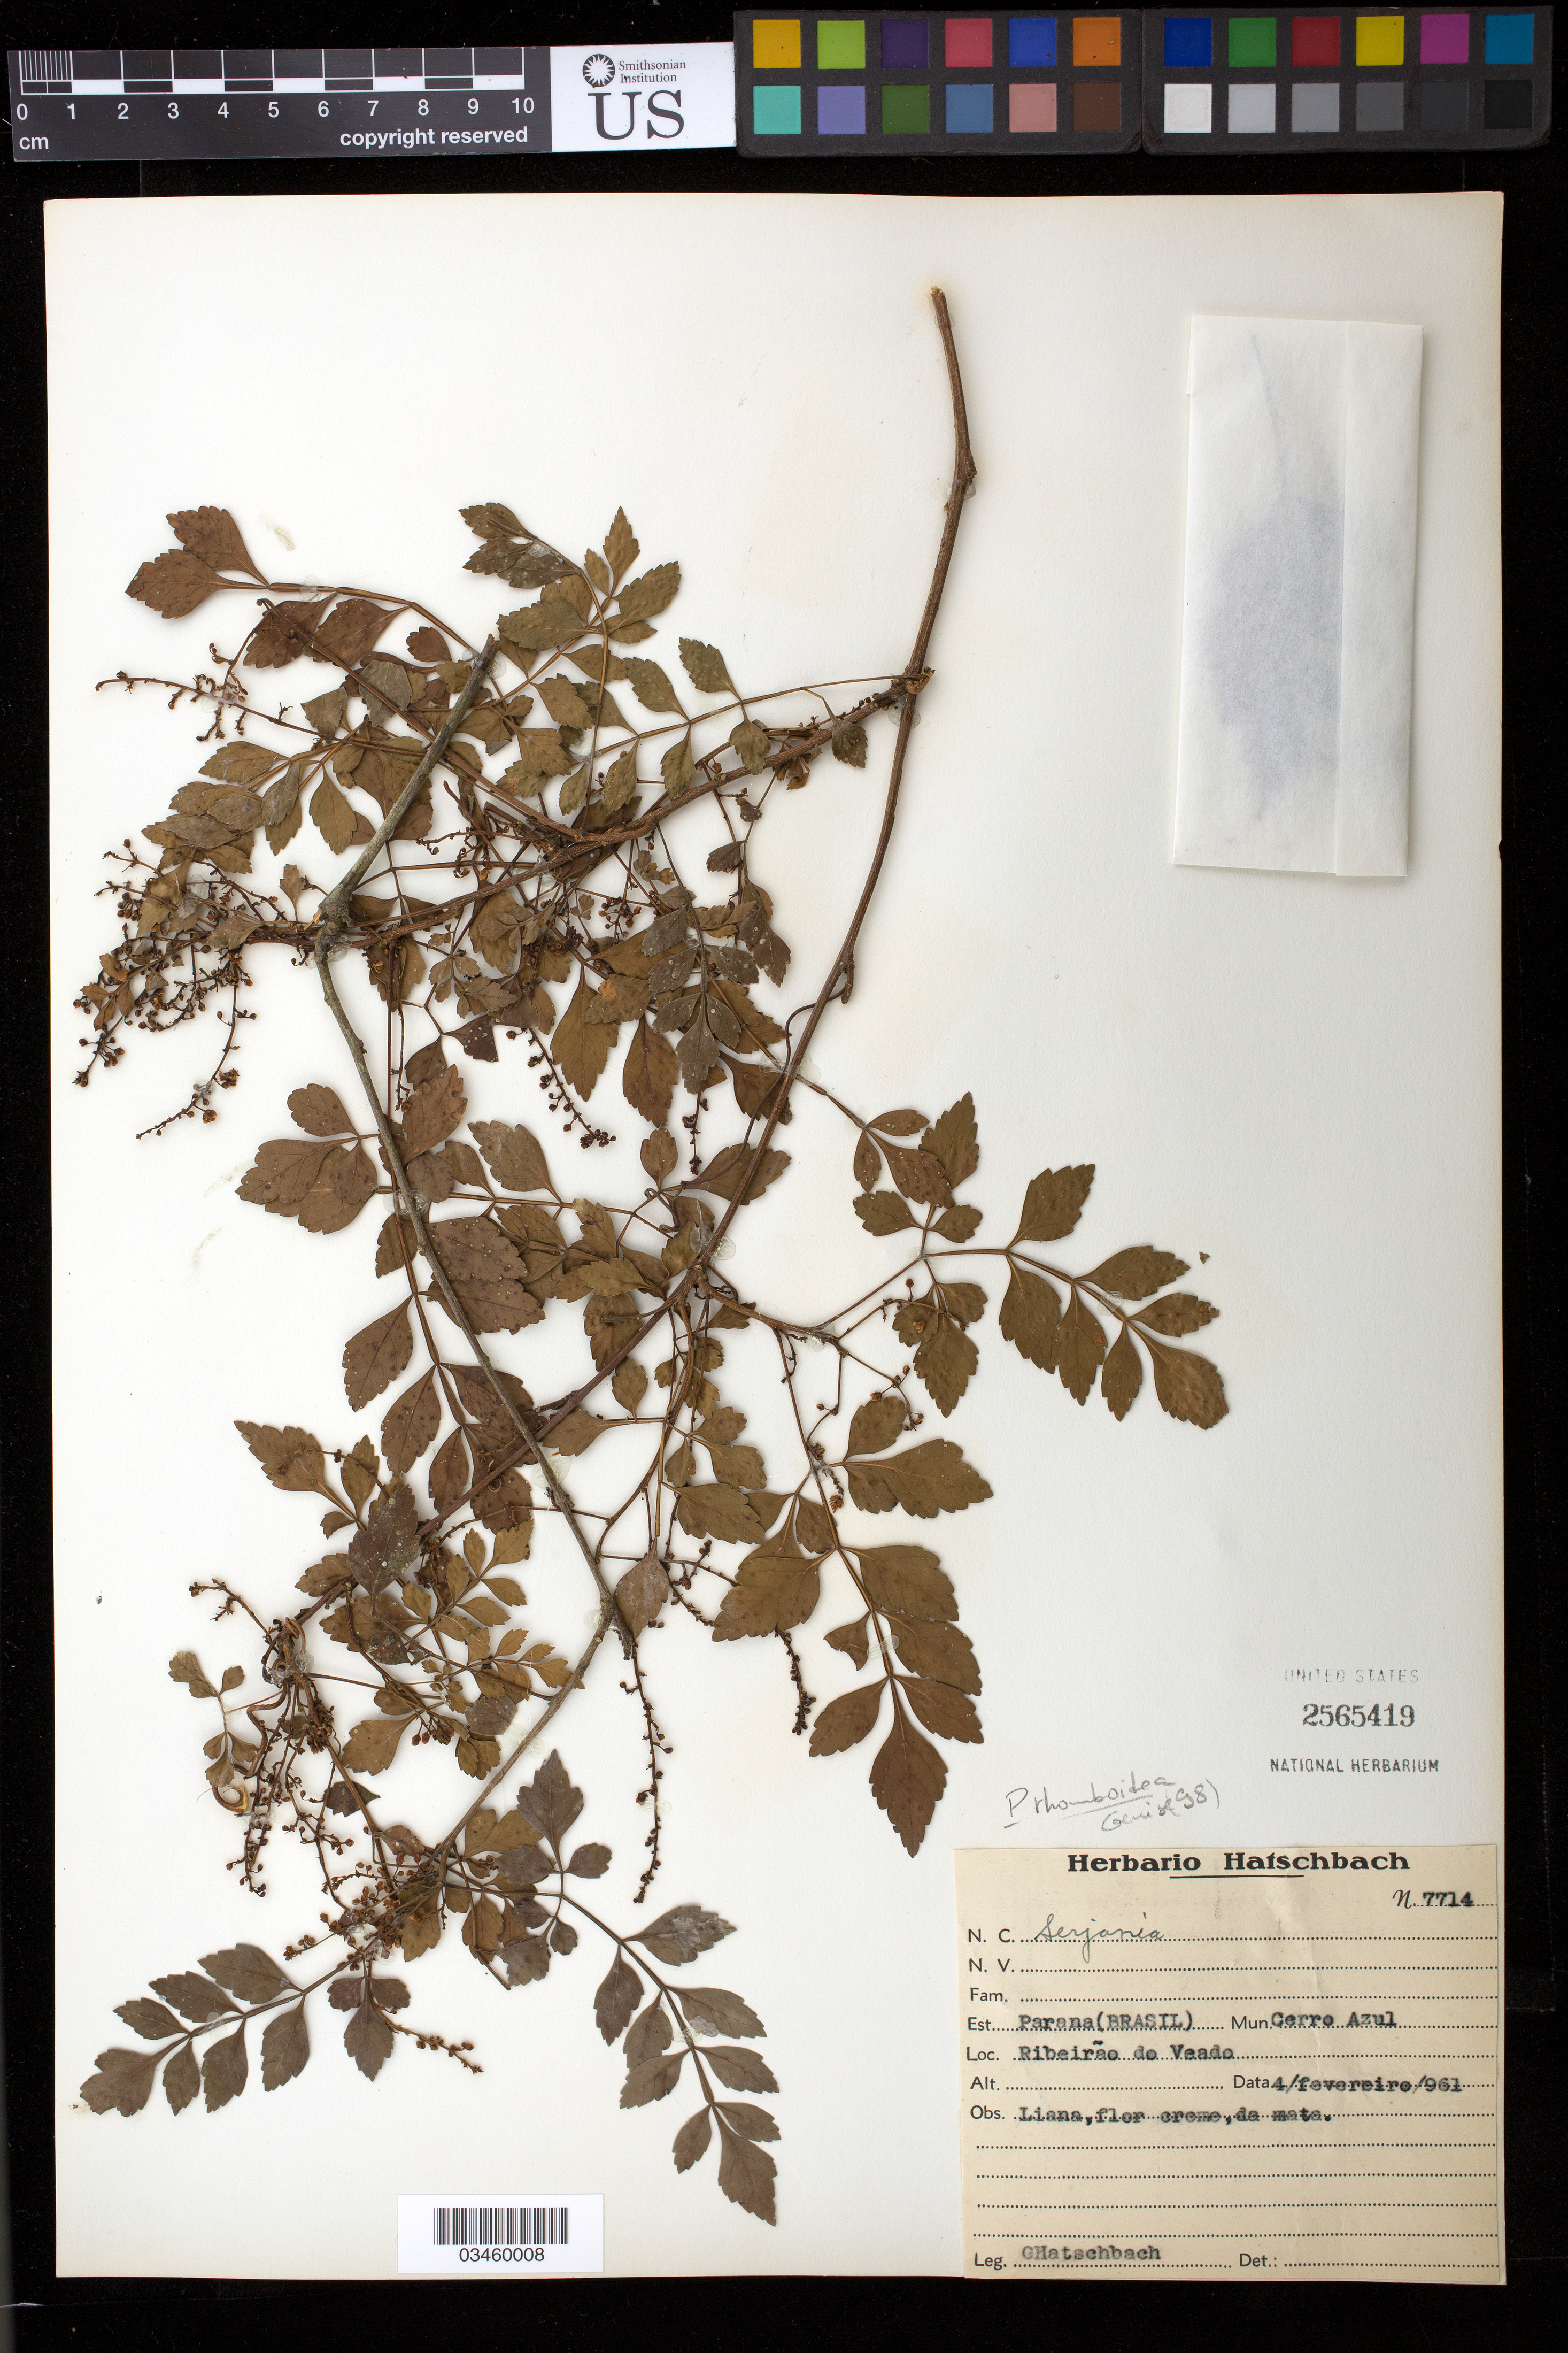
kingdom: Plantae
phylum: Tracheophyta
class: Magnoliopsida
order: Sapindales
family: Sapindaceae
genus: Paullinia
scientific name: Paullinia rhomboidea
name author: Radlk.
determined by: Somner, G. V.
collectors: G. Hatschbach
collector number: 7714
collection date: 1961-02-04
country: Brazil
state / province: Paraná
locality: Cerro Azul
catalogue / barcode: US 2565419